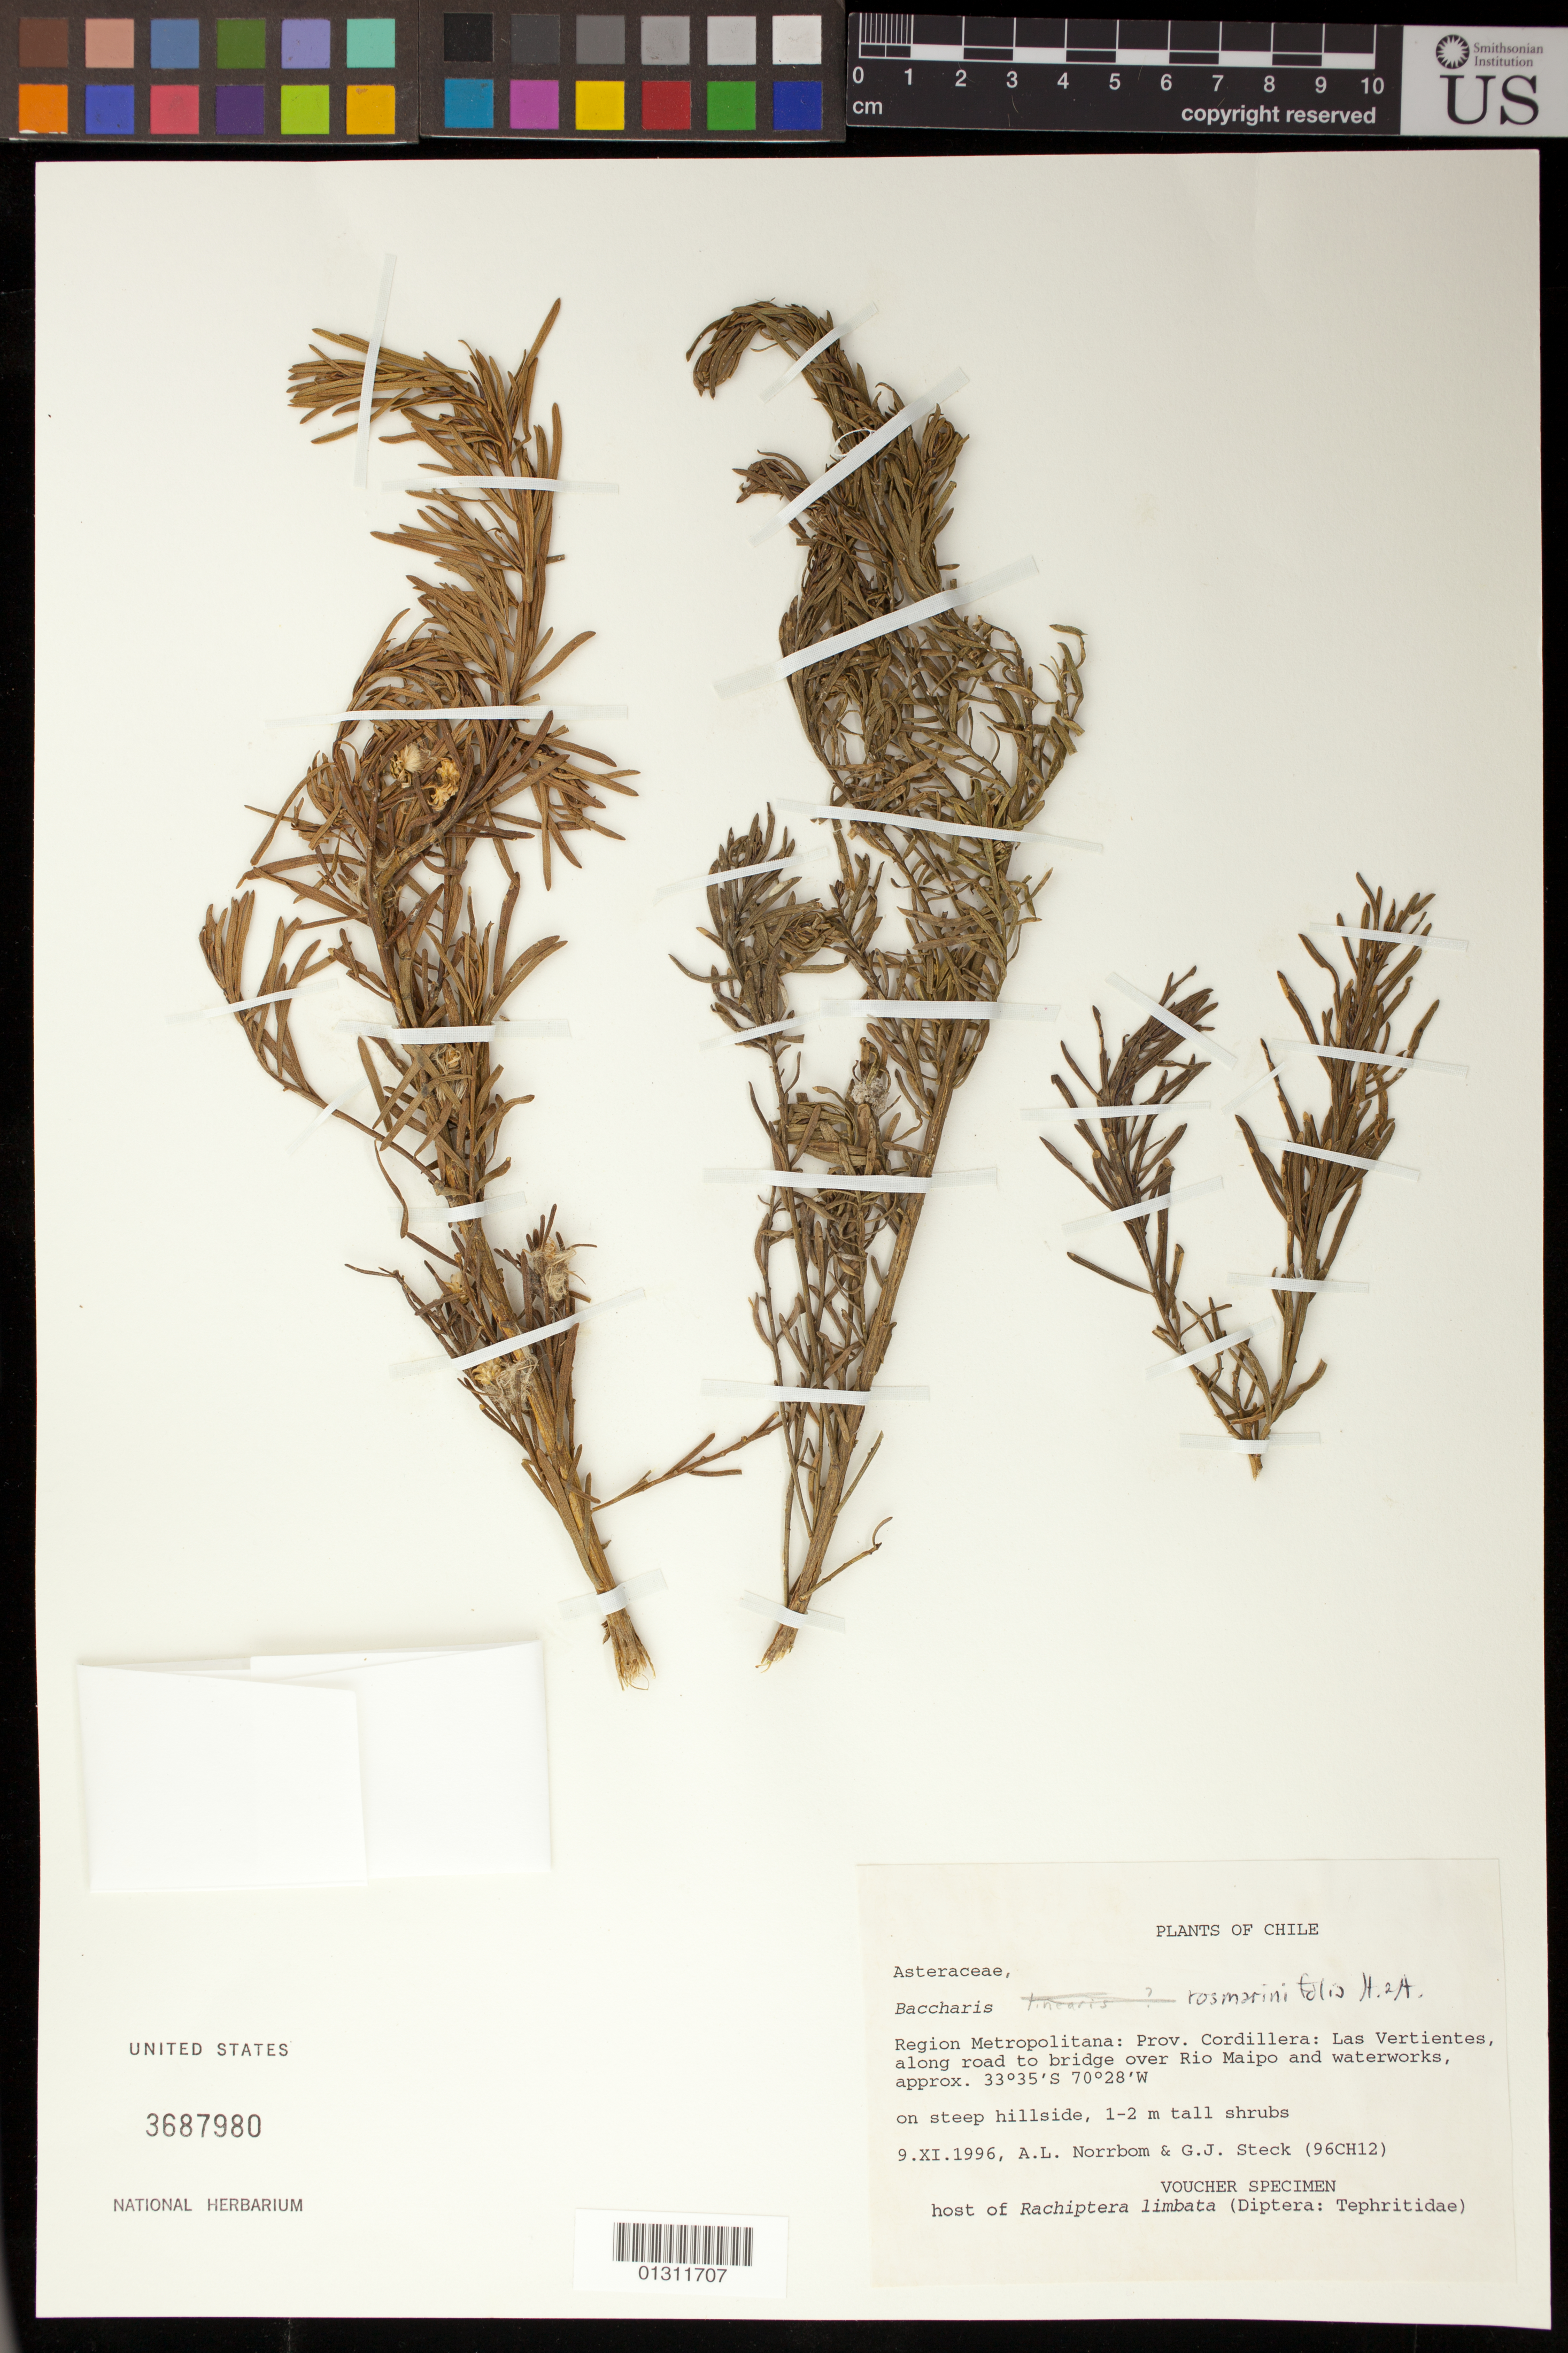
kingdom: Plantae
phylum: Tracheophyta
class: Magnoliopsida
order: Asterales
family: Asteraceae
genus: Baccharis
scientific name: Baccharis linearis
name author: (Ruiz & Pav.) Pers.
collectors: A. L. Norrbom & G. Steck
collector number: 96CH12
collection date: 1996-11-09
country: Chile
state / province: Región Metropolitana (RM)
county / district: Cordillera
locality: Prov. Cordillera: Las Vertientes, along road to bridge over Rio Mapio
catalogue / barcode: US 3687980